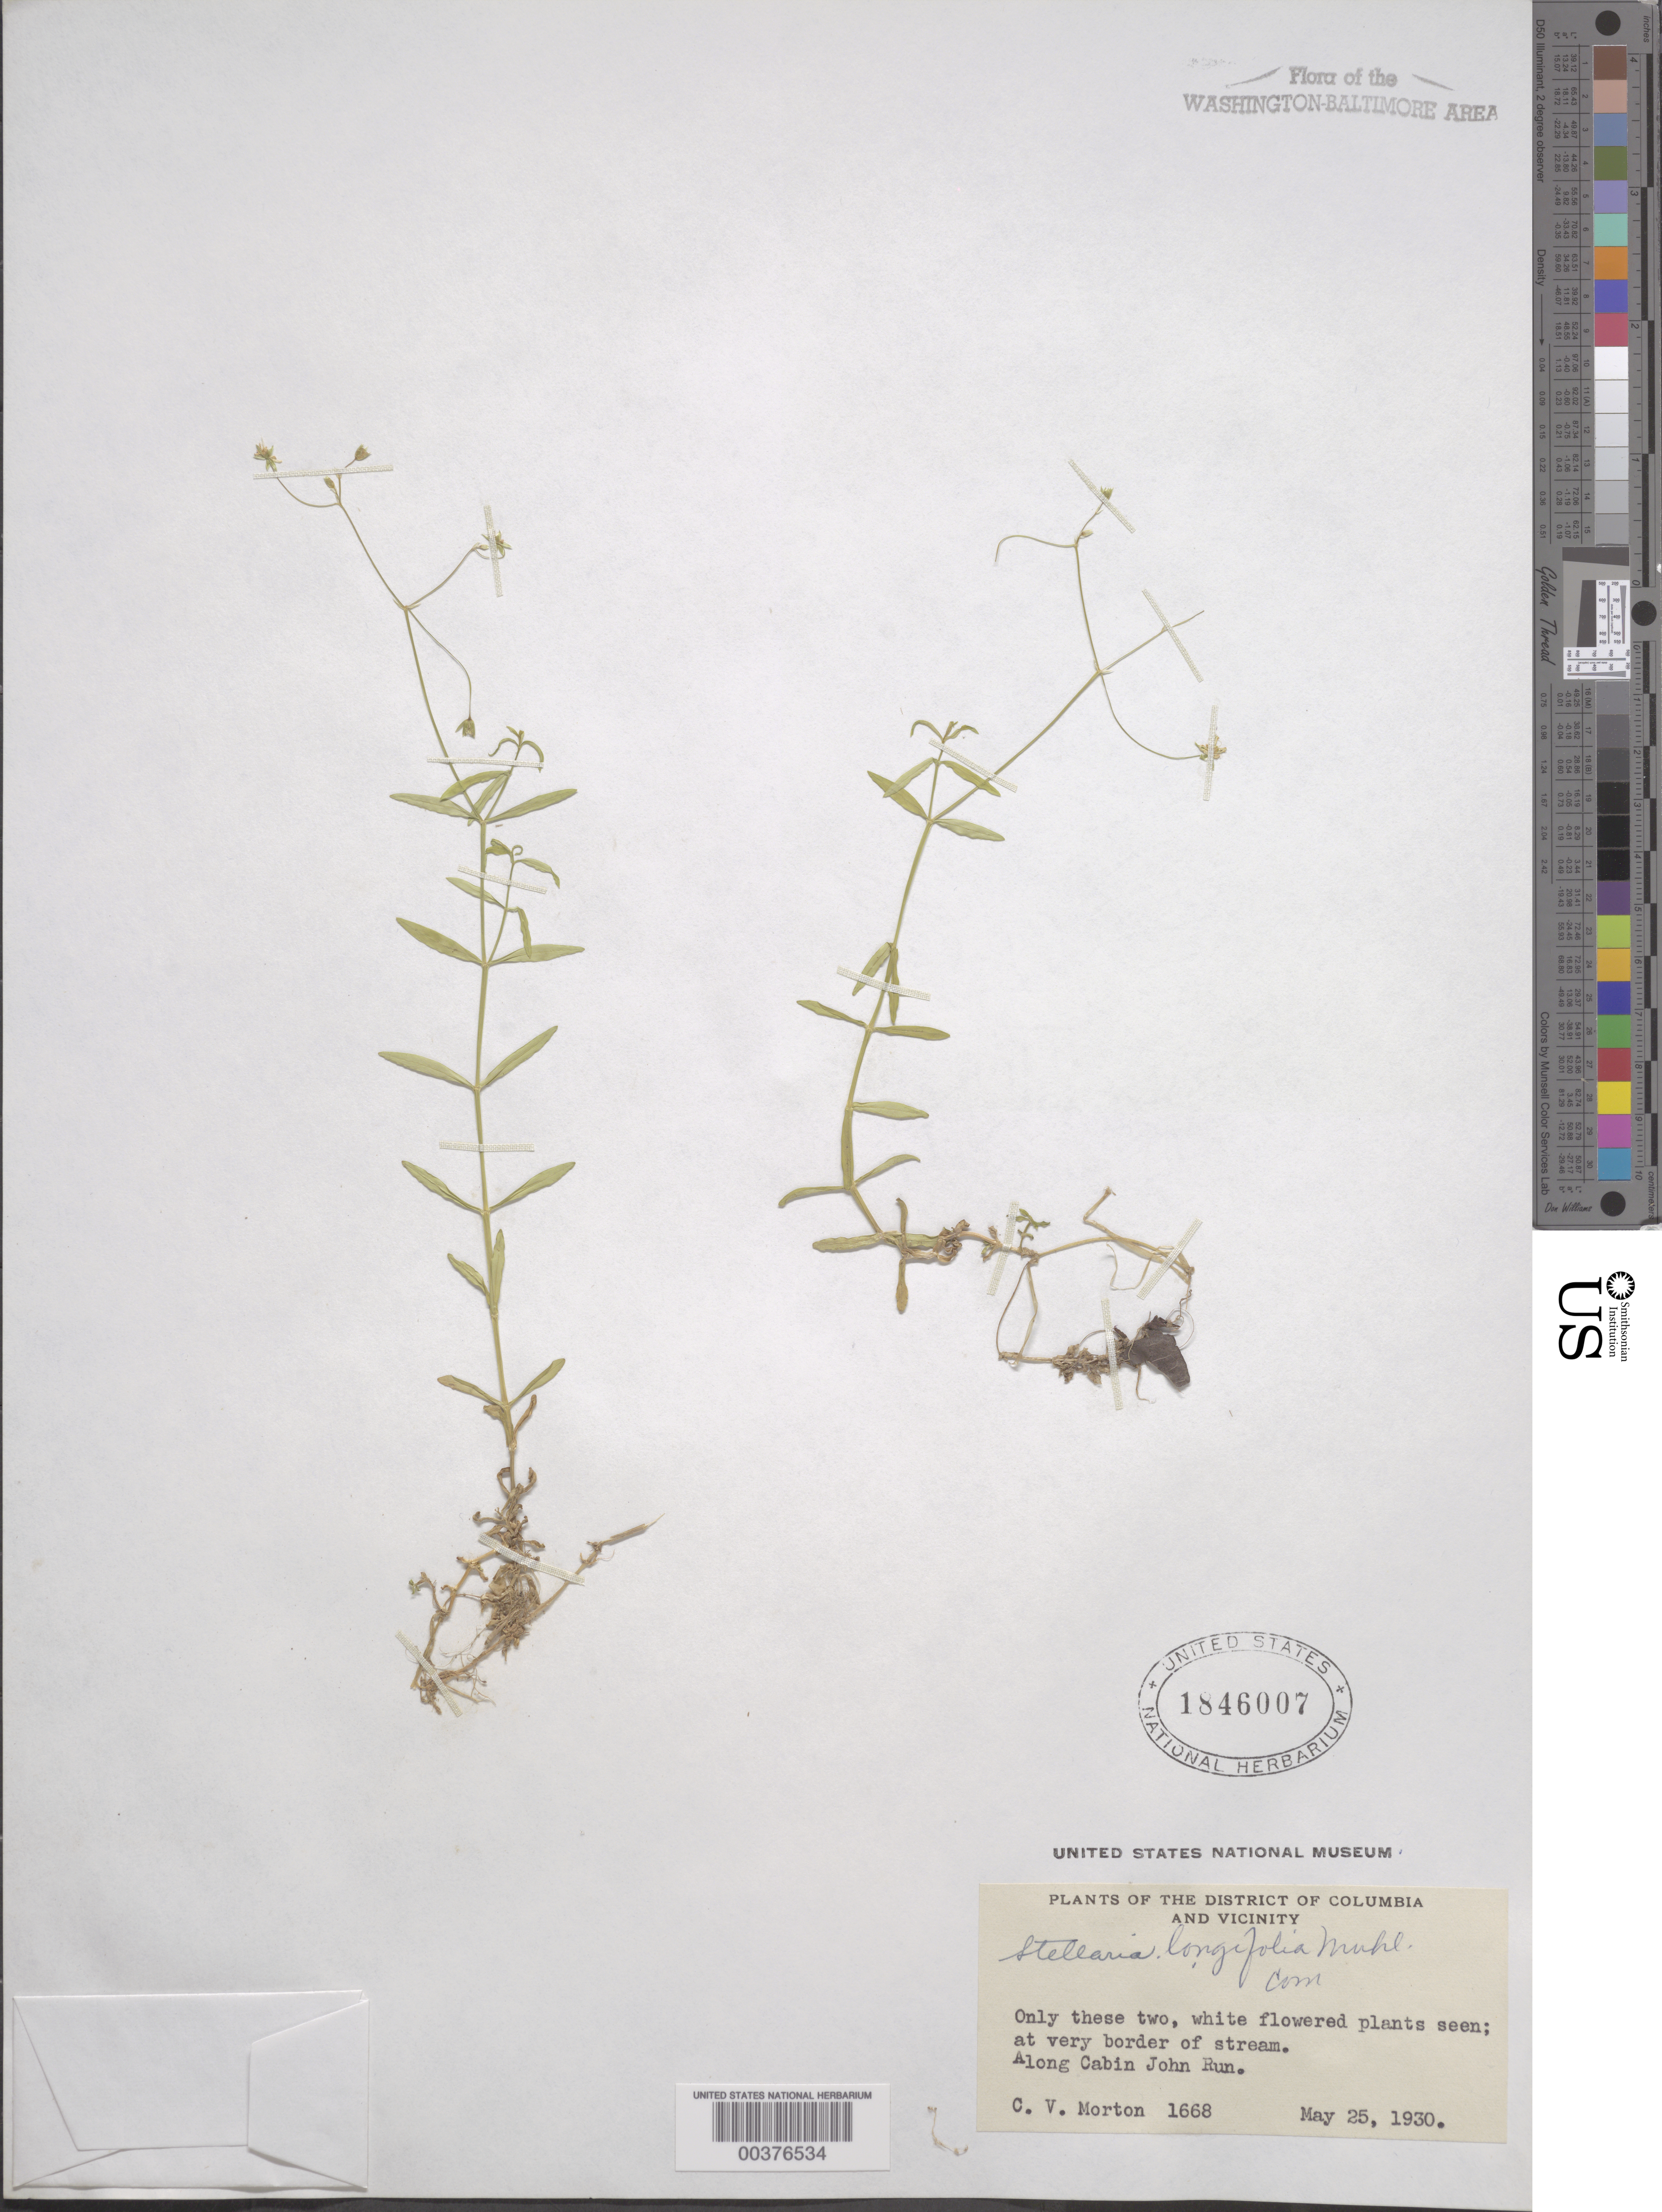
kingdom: Plantae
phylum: Tracheophyta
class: Magnoliopsida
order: Caryophyllales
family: Caryophyllaceae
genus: Stellaria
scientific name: Stellaria longifolia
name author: Muhl. ex Willd.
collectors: C. V. Morton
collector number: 1668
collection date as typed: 25 May 1930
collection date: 1930-05-25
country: United States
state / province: Maryland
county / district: Montgomery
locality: Cabin John Run C. & O. Canal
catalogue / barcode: US 1846007